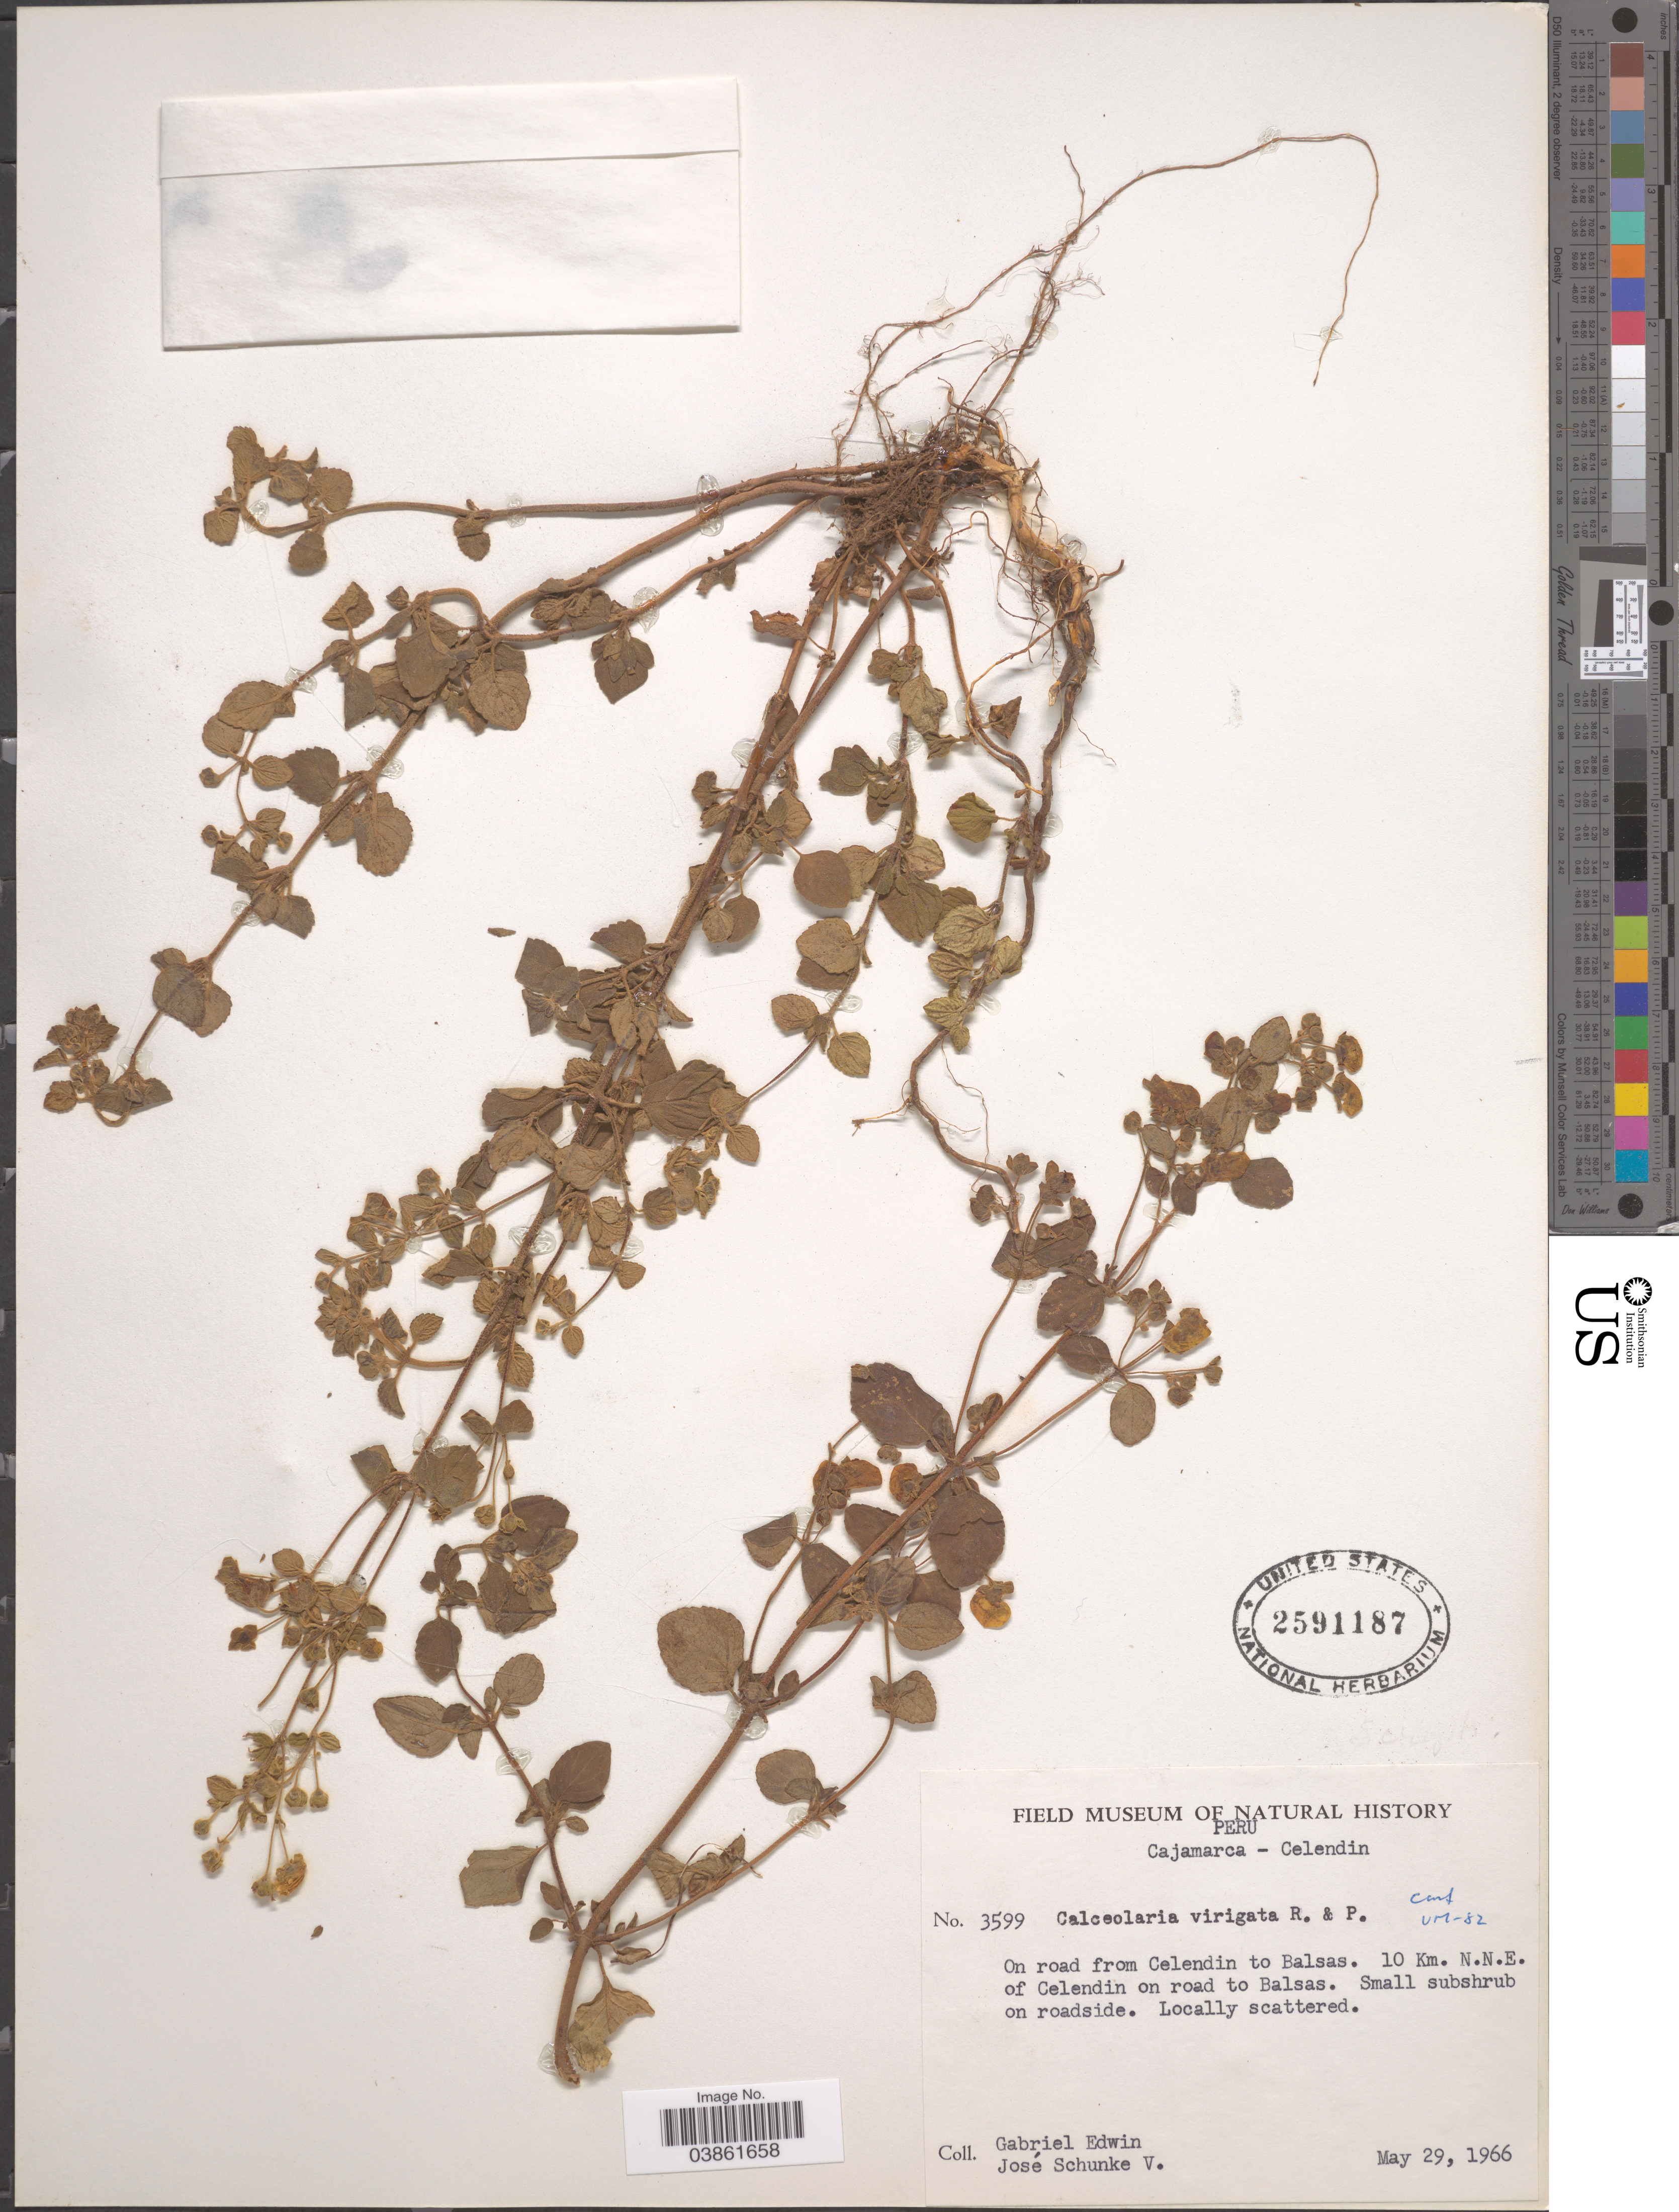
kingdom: Plantae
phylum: Tracheophyta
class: Magnoliopsida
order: Lamiales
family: Calceolariaceae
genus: Calceolaria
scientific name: Calceolaria virgata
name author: Ruiz & Pav.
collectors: G. Edwin & J. Schunke Vigo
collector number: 3599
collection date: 1966-05-29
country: Peru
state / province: Cajamarca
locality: Celendin. On road from Celendin to Balsas. 10 Km. N.N.E. of Celendin on road to Balsas.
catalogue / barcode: US 2591187